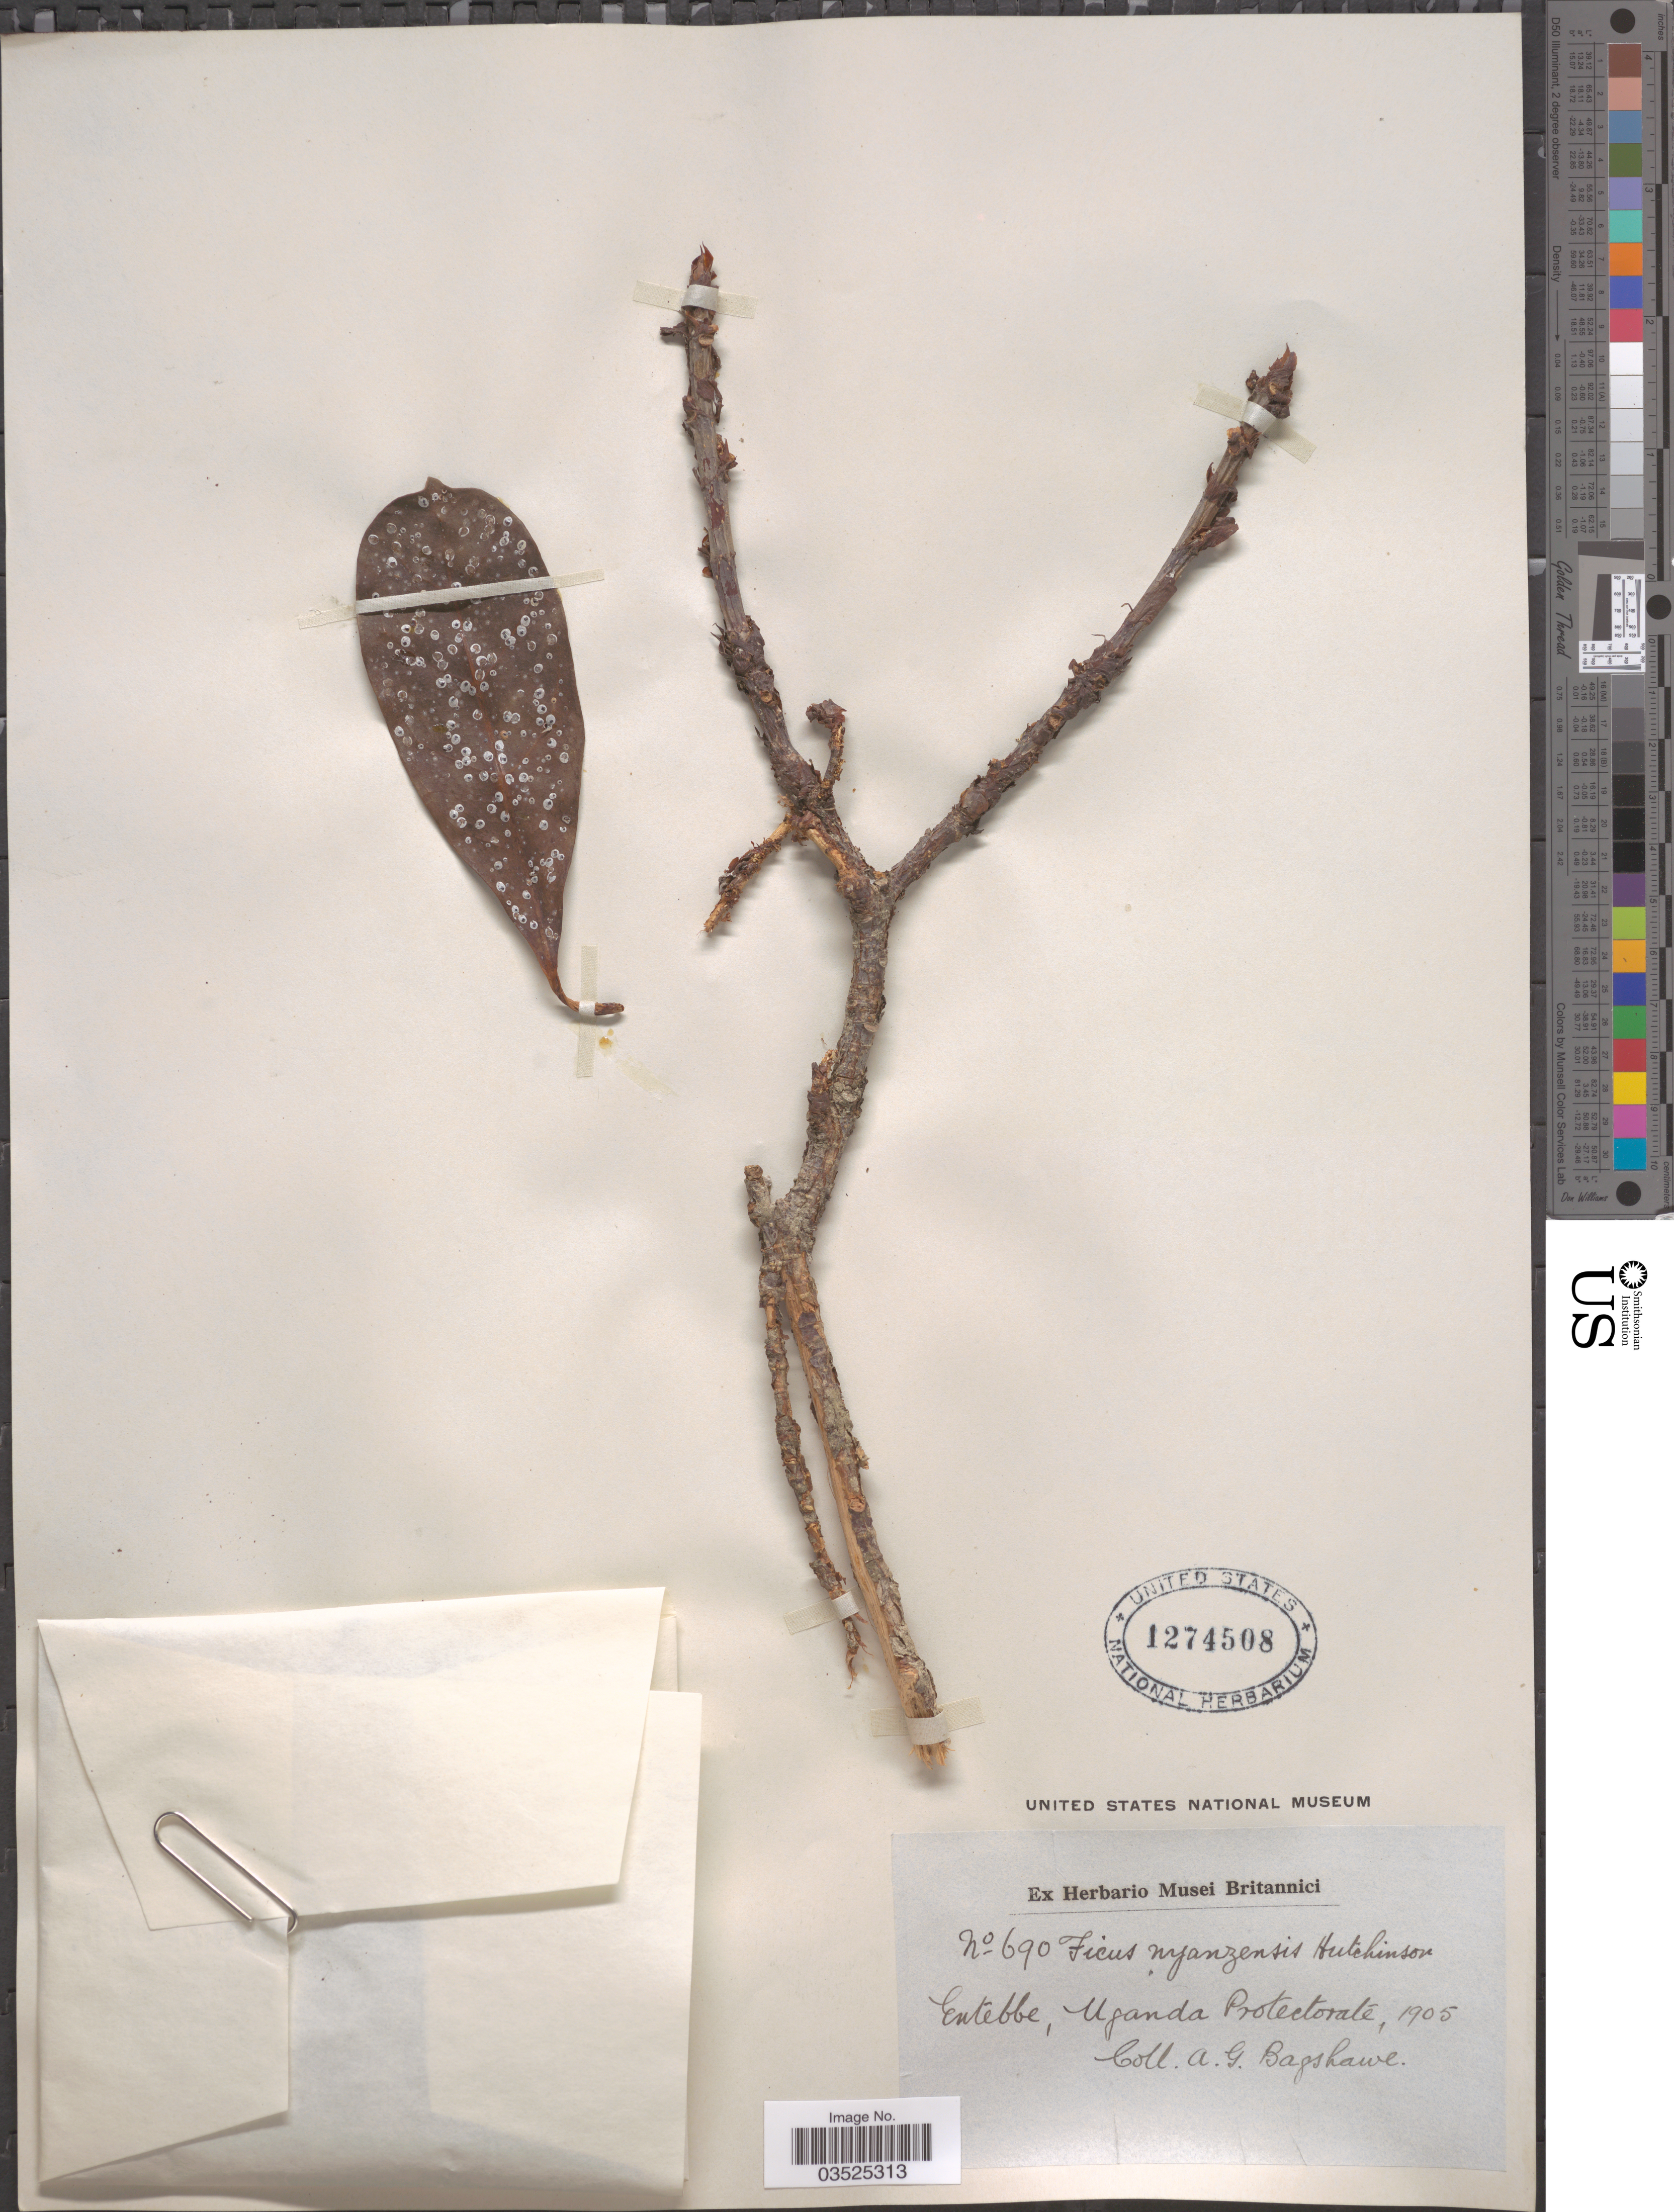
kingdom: Plantae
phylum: Tracheophyta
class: Magnoliopsida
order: Rosales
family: Moraceae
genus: Ficus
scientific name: Ficus nyanzensis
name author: Hutch.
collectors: A. Bagshawe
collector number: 690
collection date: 1905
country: Uganda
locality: Entebbe, Uganda Protectorate.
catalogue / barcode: US 1274508